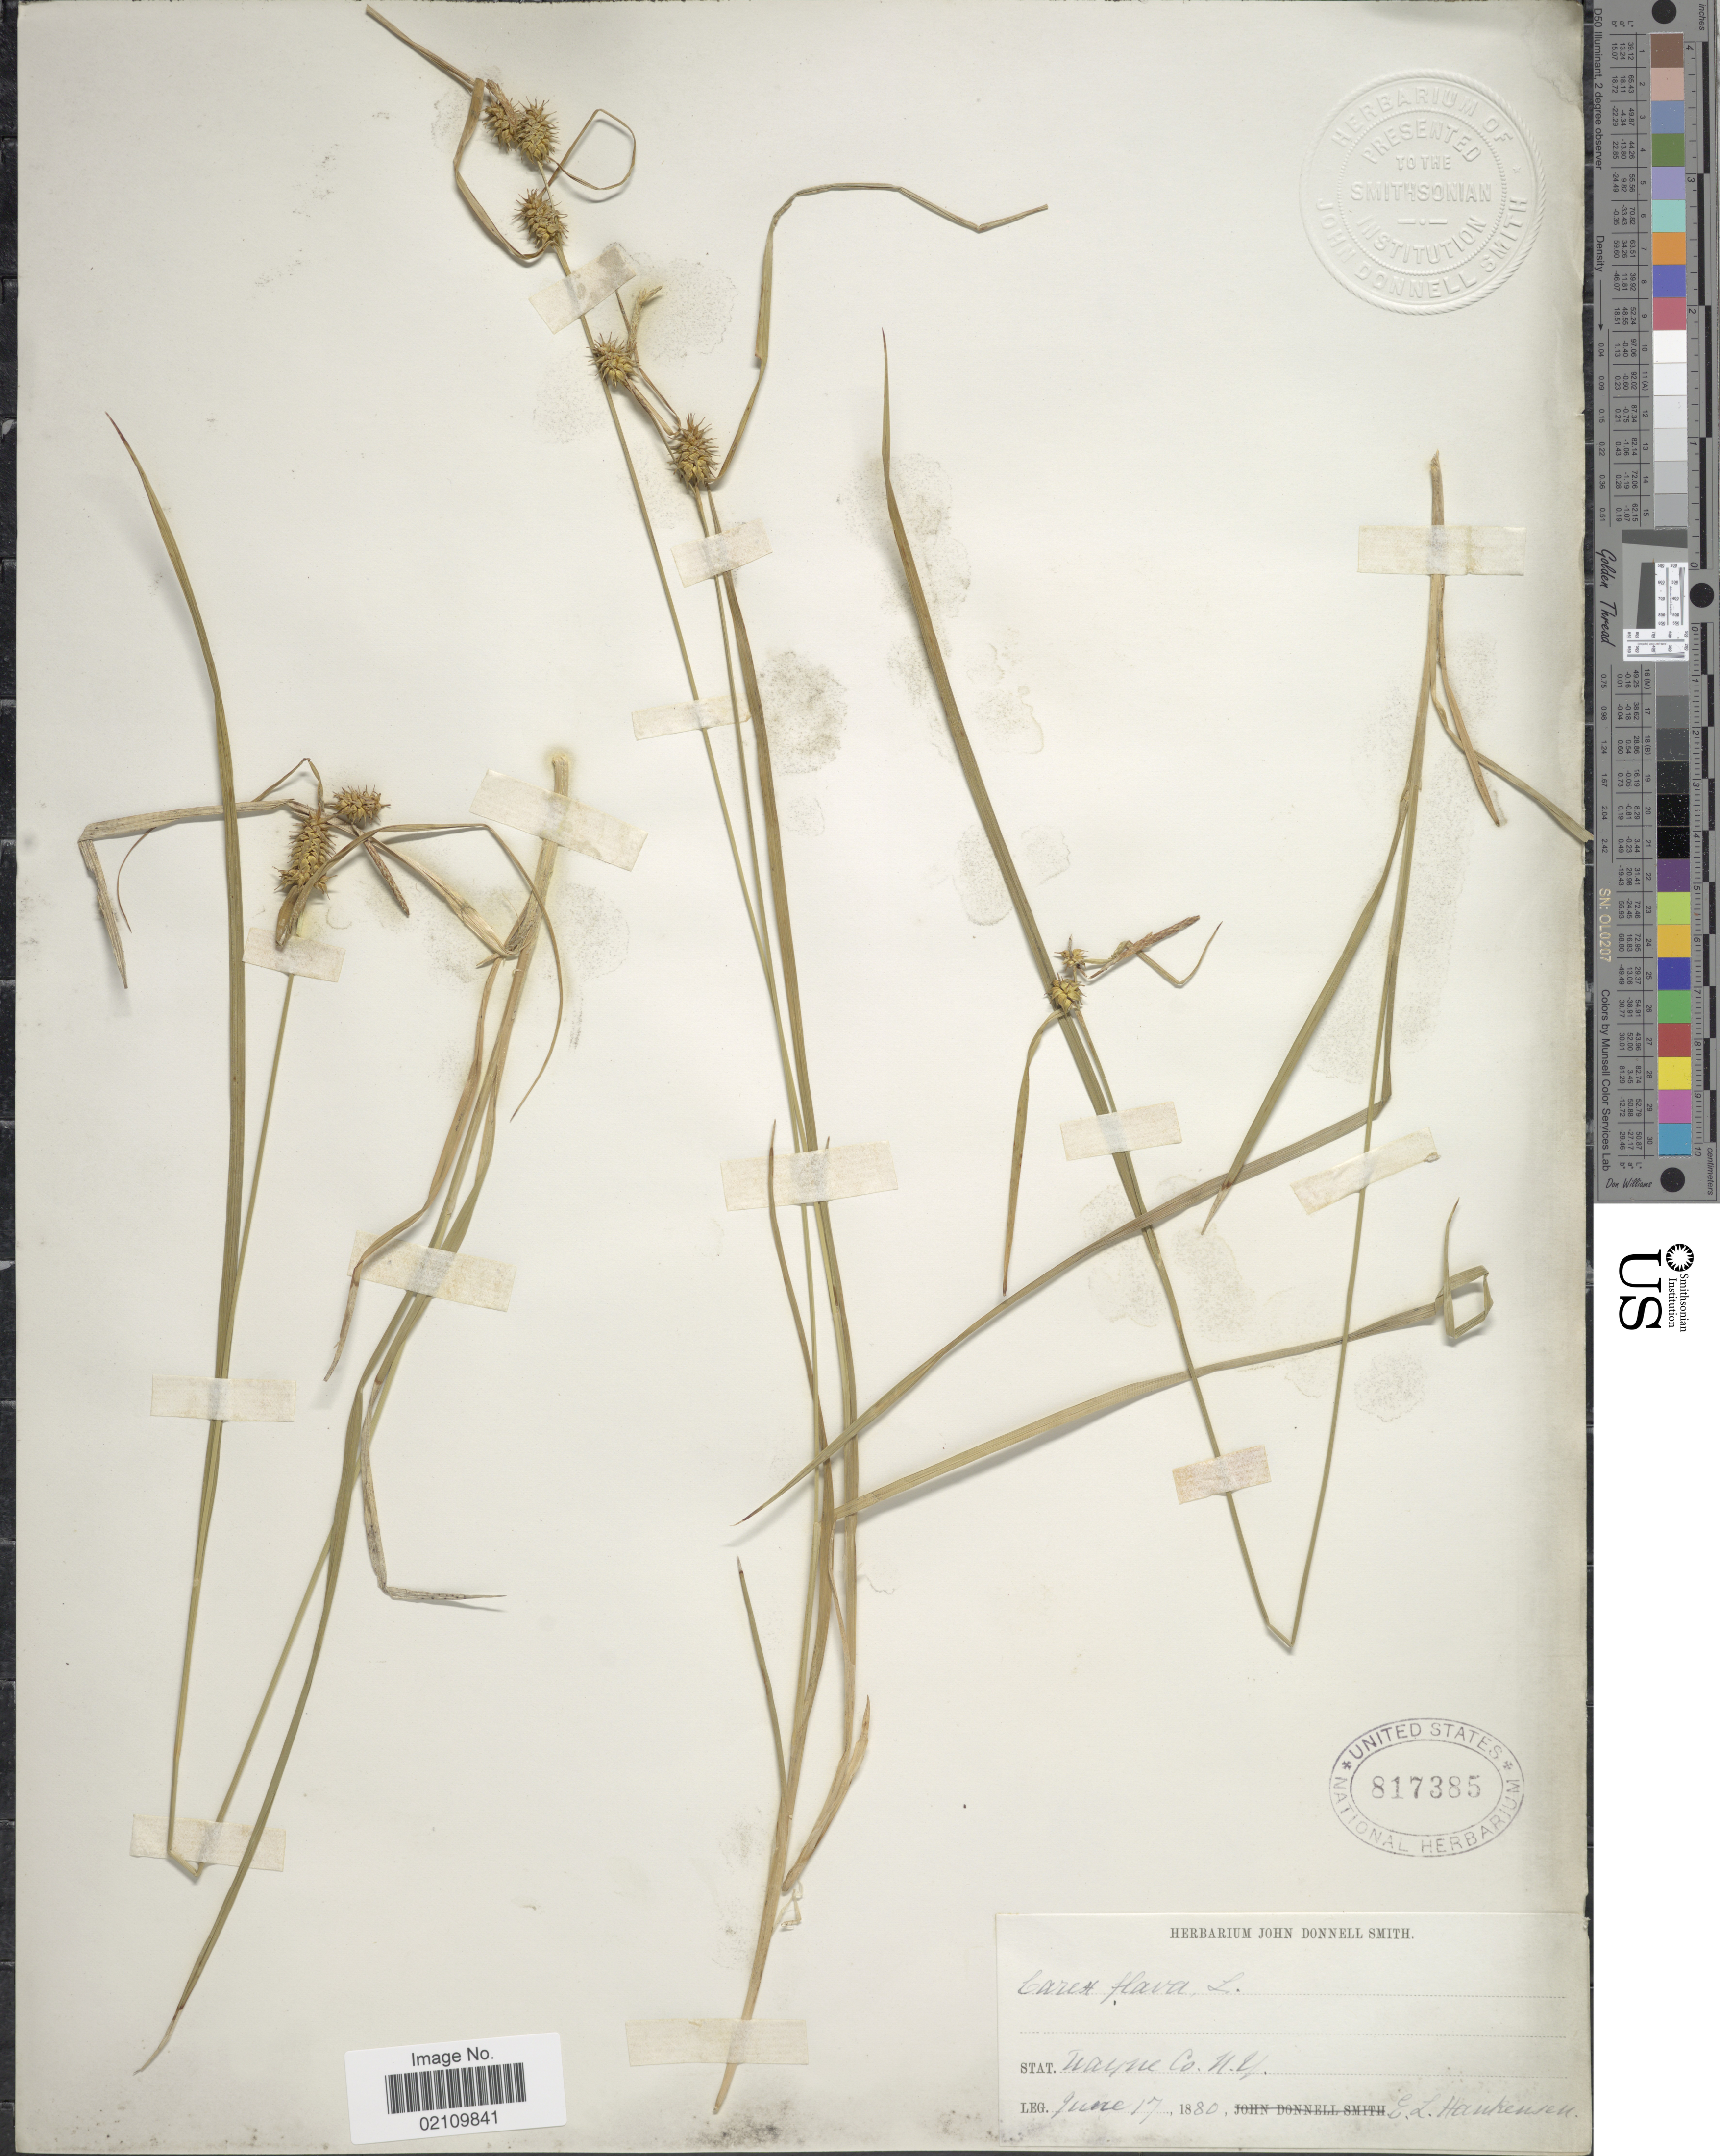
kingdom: Plantae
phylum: Tracheophyta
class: Liliopsida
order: Poales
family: Cyperaceae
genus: Carex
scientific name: Carex flava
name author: L.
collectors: E. Hankenson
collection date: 1880-06-17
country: United States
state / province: New York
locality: Wayne CO., N. Y.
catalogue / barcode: US 817385